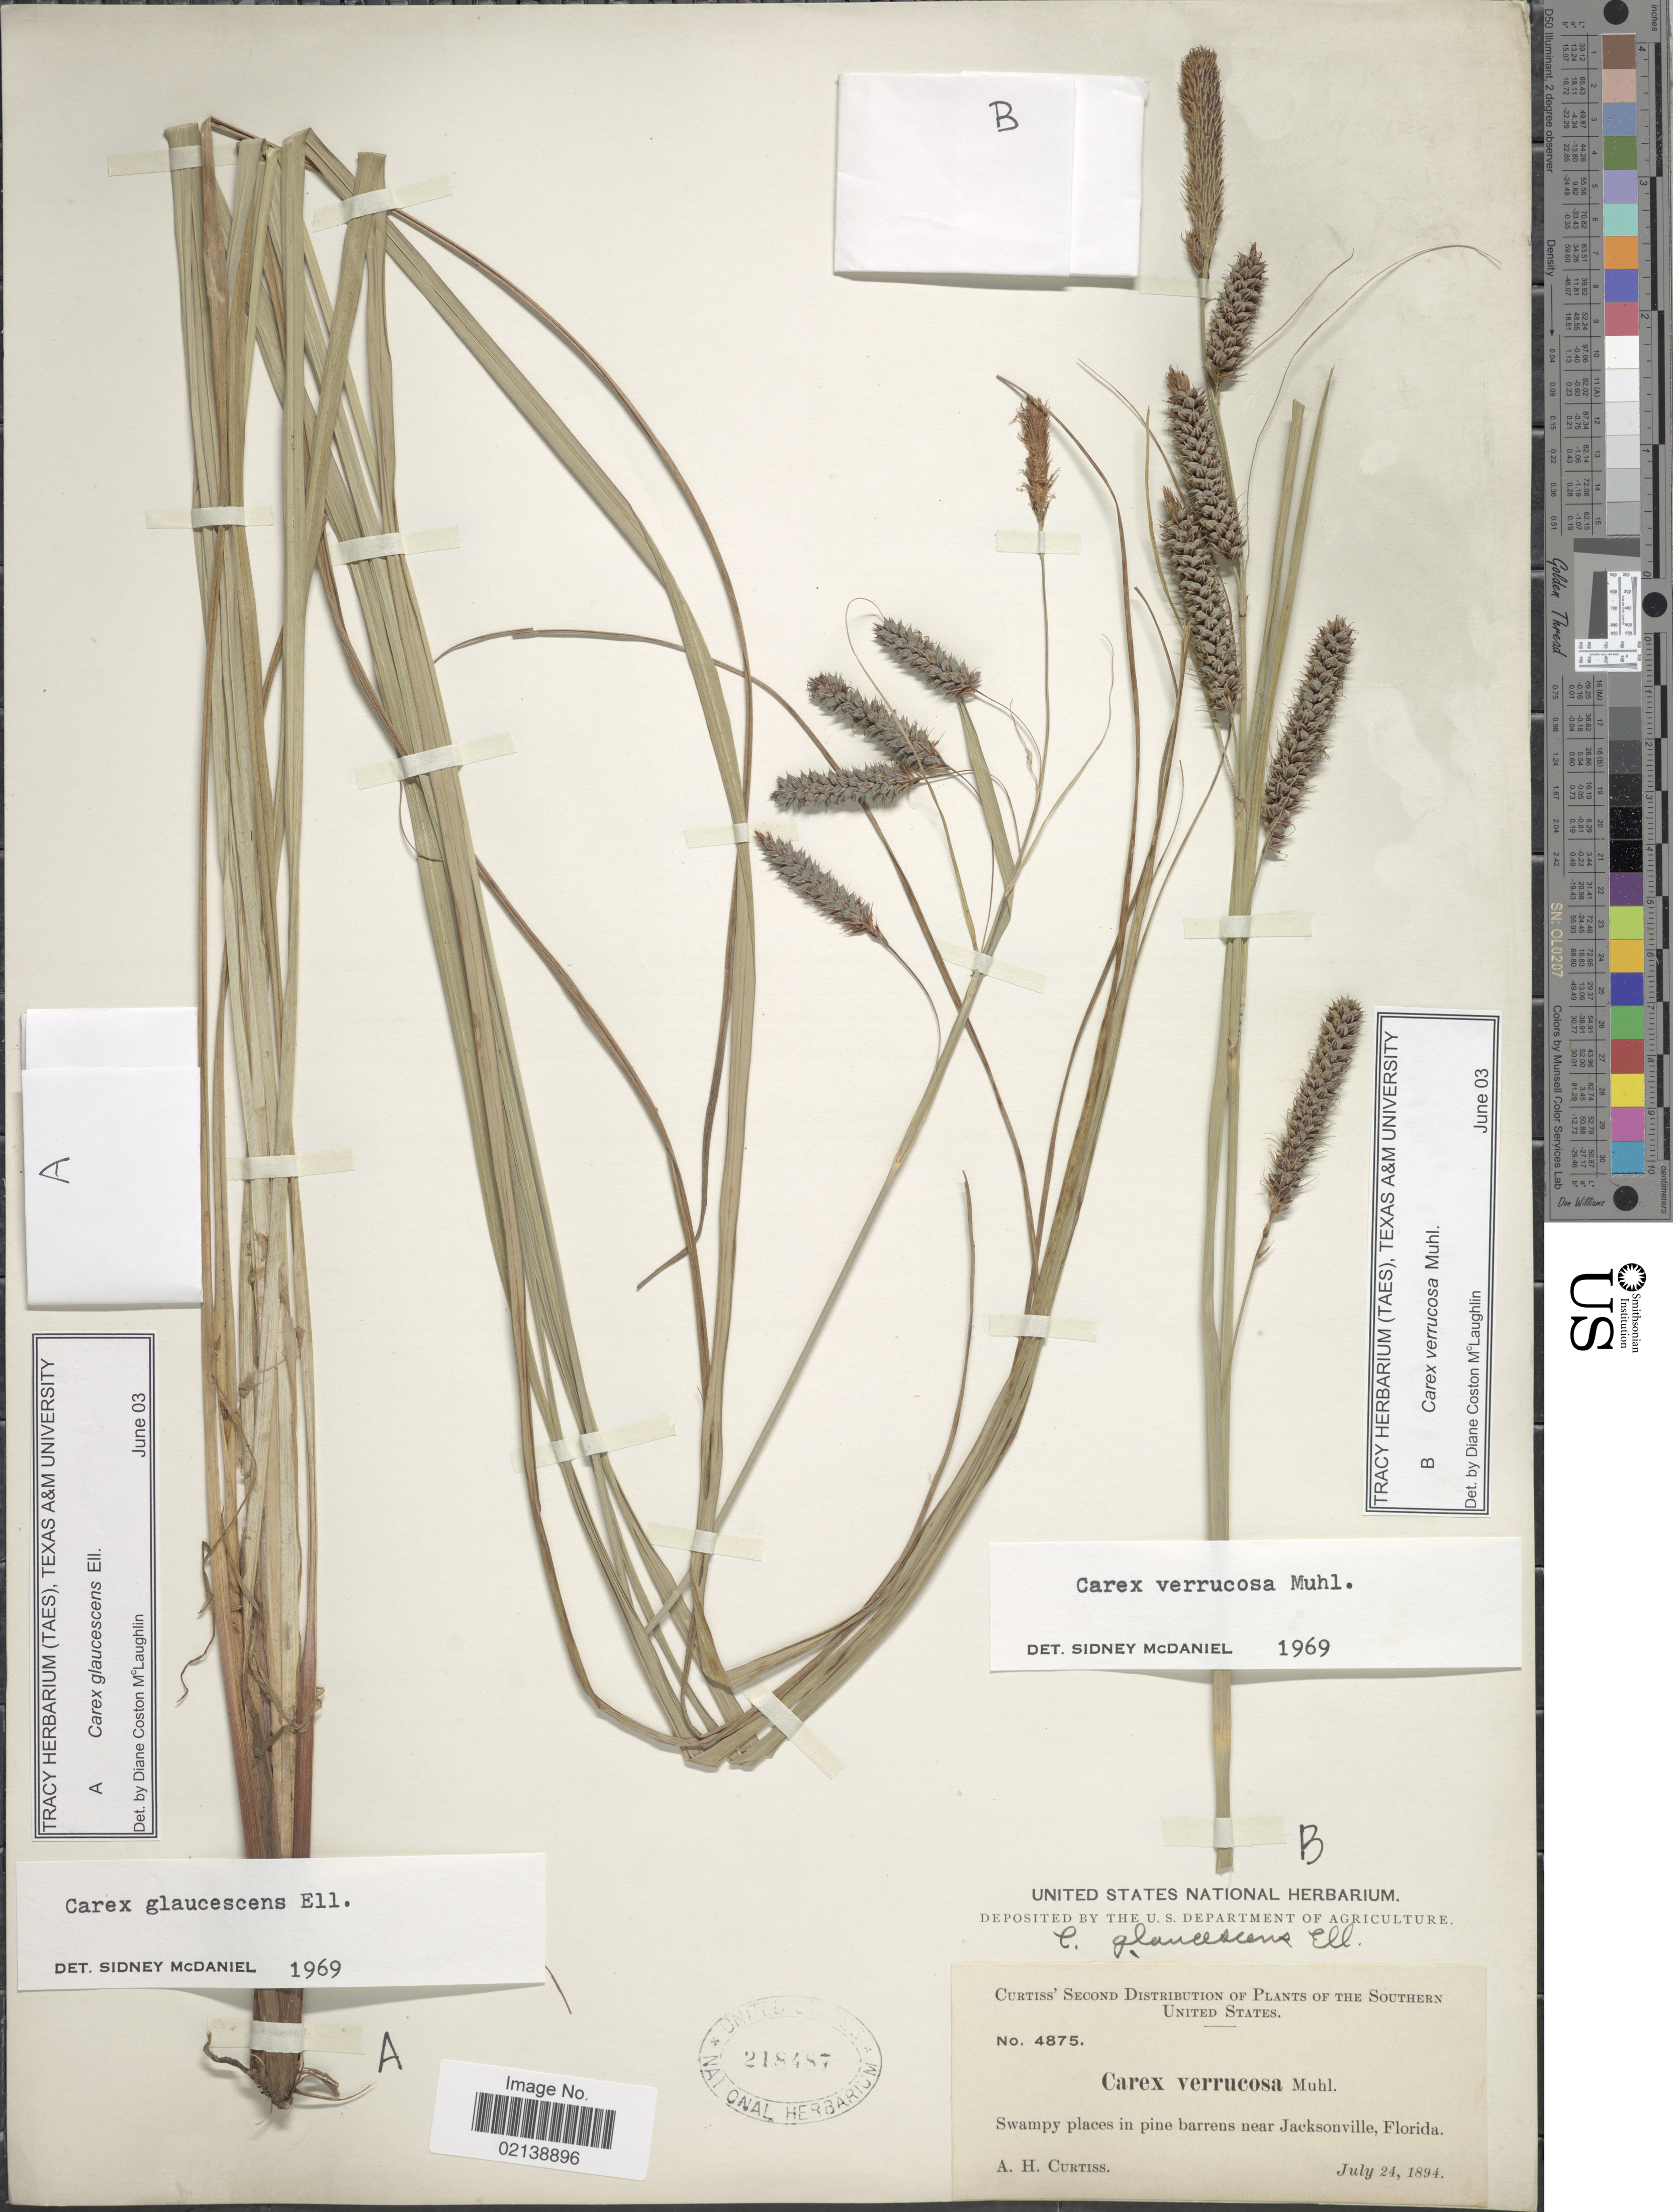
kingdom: Plantae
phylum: Tracheophyta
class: Liliopsida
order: Poales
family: Cyperaceae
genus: Carex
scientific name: Carex verrucosa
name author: Muhl.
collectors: A. H. Curtiss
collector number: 4875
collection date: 1894-07-24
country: United States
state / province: Florida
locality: Swampy places in pine barrens near Jacksonville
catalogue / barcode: US 218487